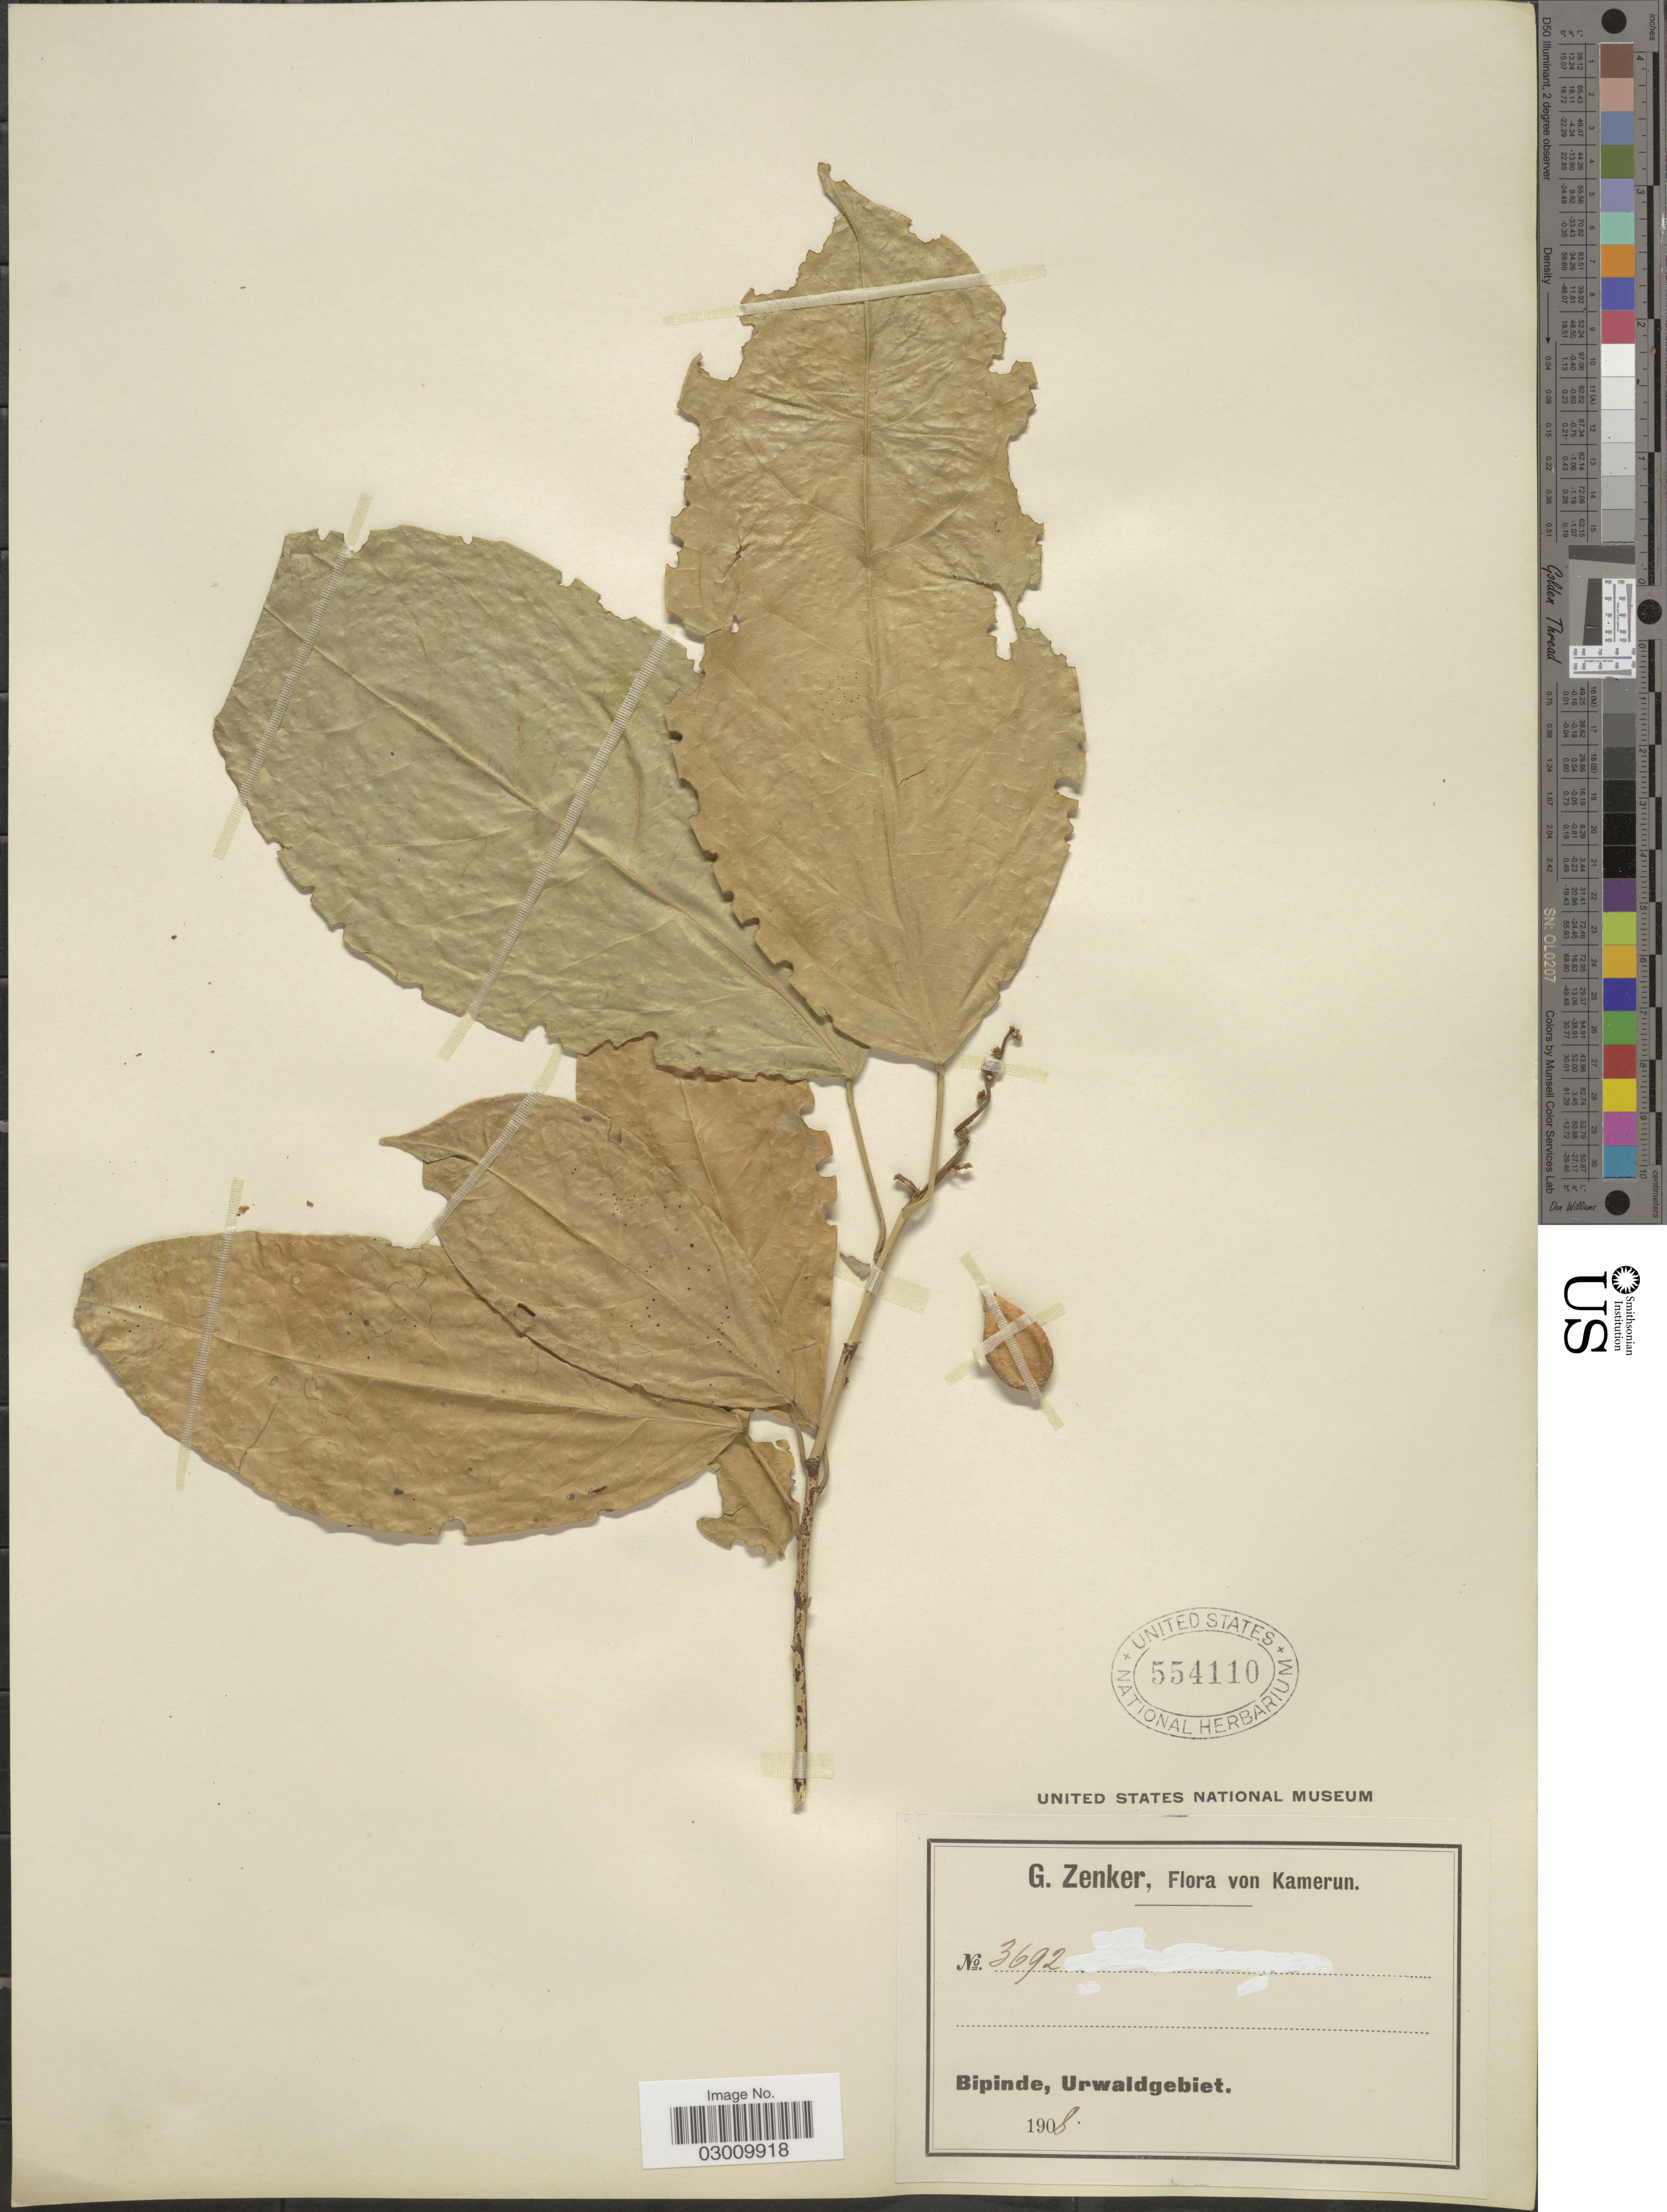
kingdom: Plantae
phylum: Tracheophyta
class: Magnoliopsida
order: Malpighiales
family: Violaceae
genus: Rinorea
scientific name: Rinorea sp.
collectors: G. A. Zenker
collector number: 3692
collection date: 1907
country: Cameroon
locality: Kamerun. Bipinde, Urwaldgebiet.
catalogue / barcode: US 554110